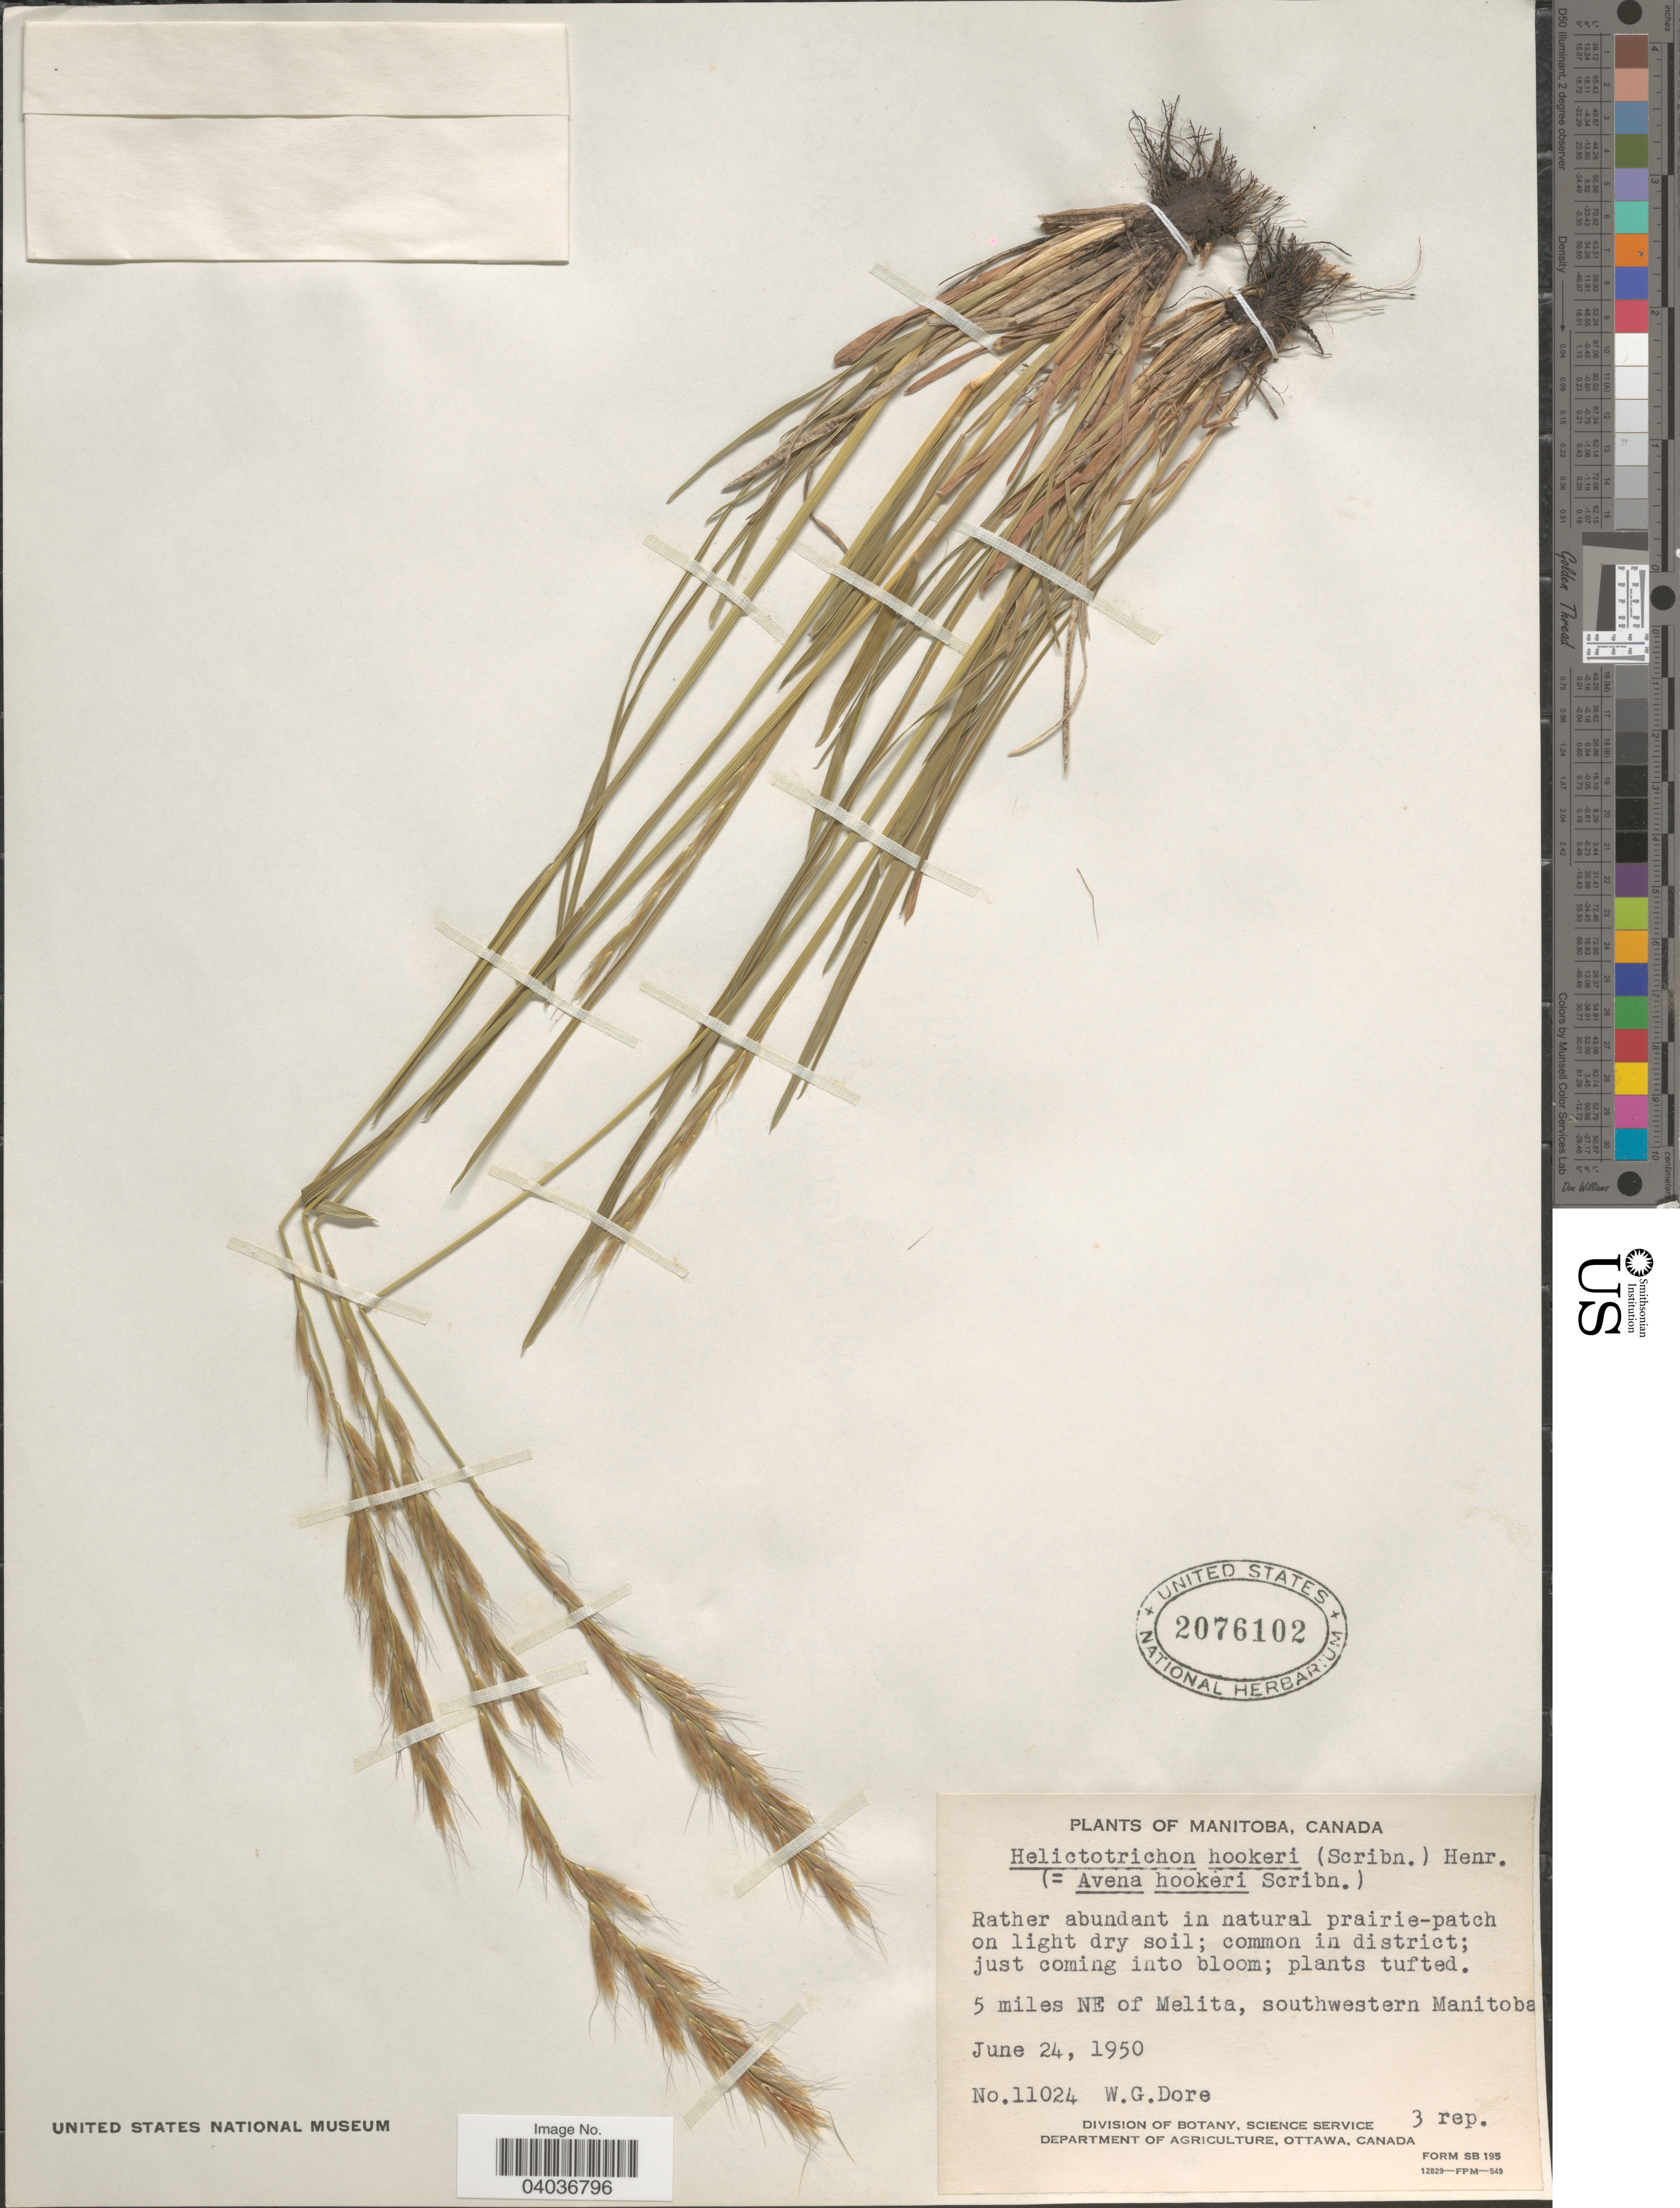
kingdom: Plantae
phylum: Tracheophyta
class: Liliopsida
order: Poales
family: Poaceae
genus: Helictochloa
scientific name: Helictochloa hookeri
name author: (Scribn.) Romero Zarco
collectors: W. Dore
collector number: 11024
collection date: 1950-06-24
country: Canada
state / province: Manitoba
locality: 5 miles NE of Melita, southwestern Manitoba.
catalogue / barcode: US 2076102